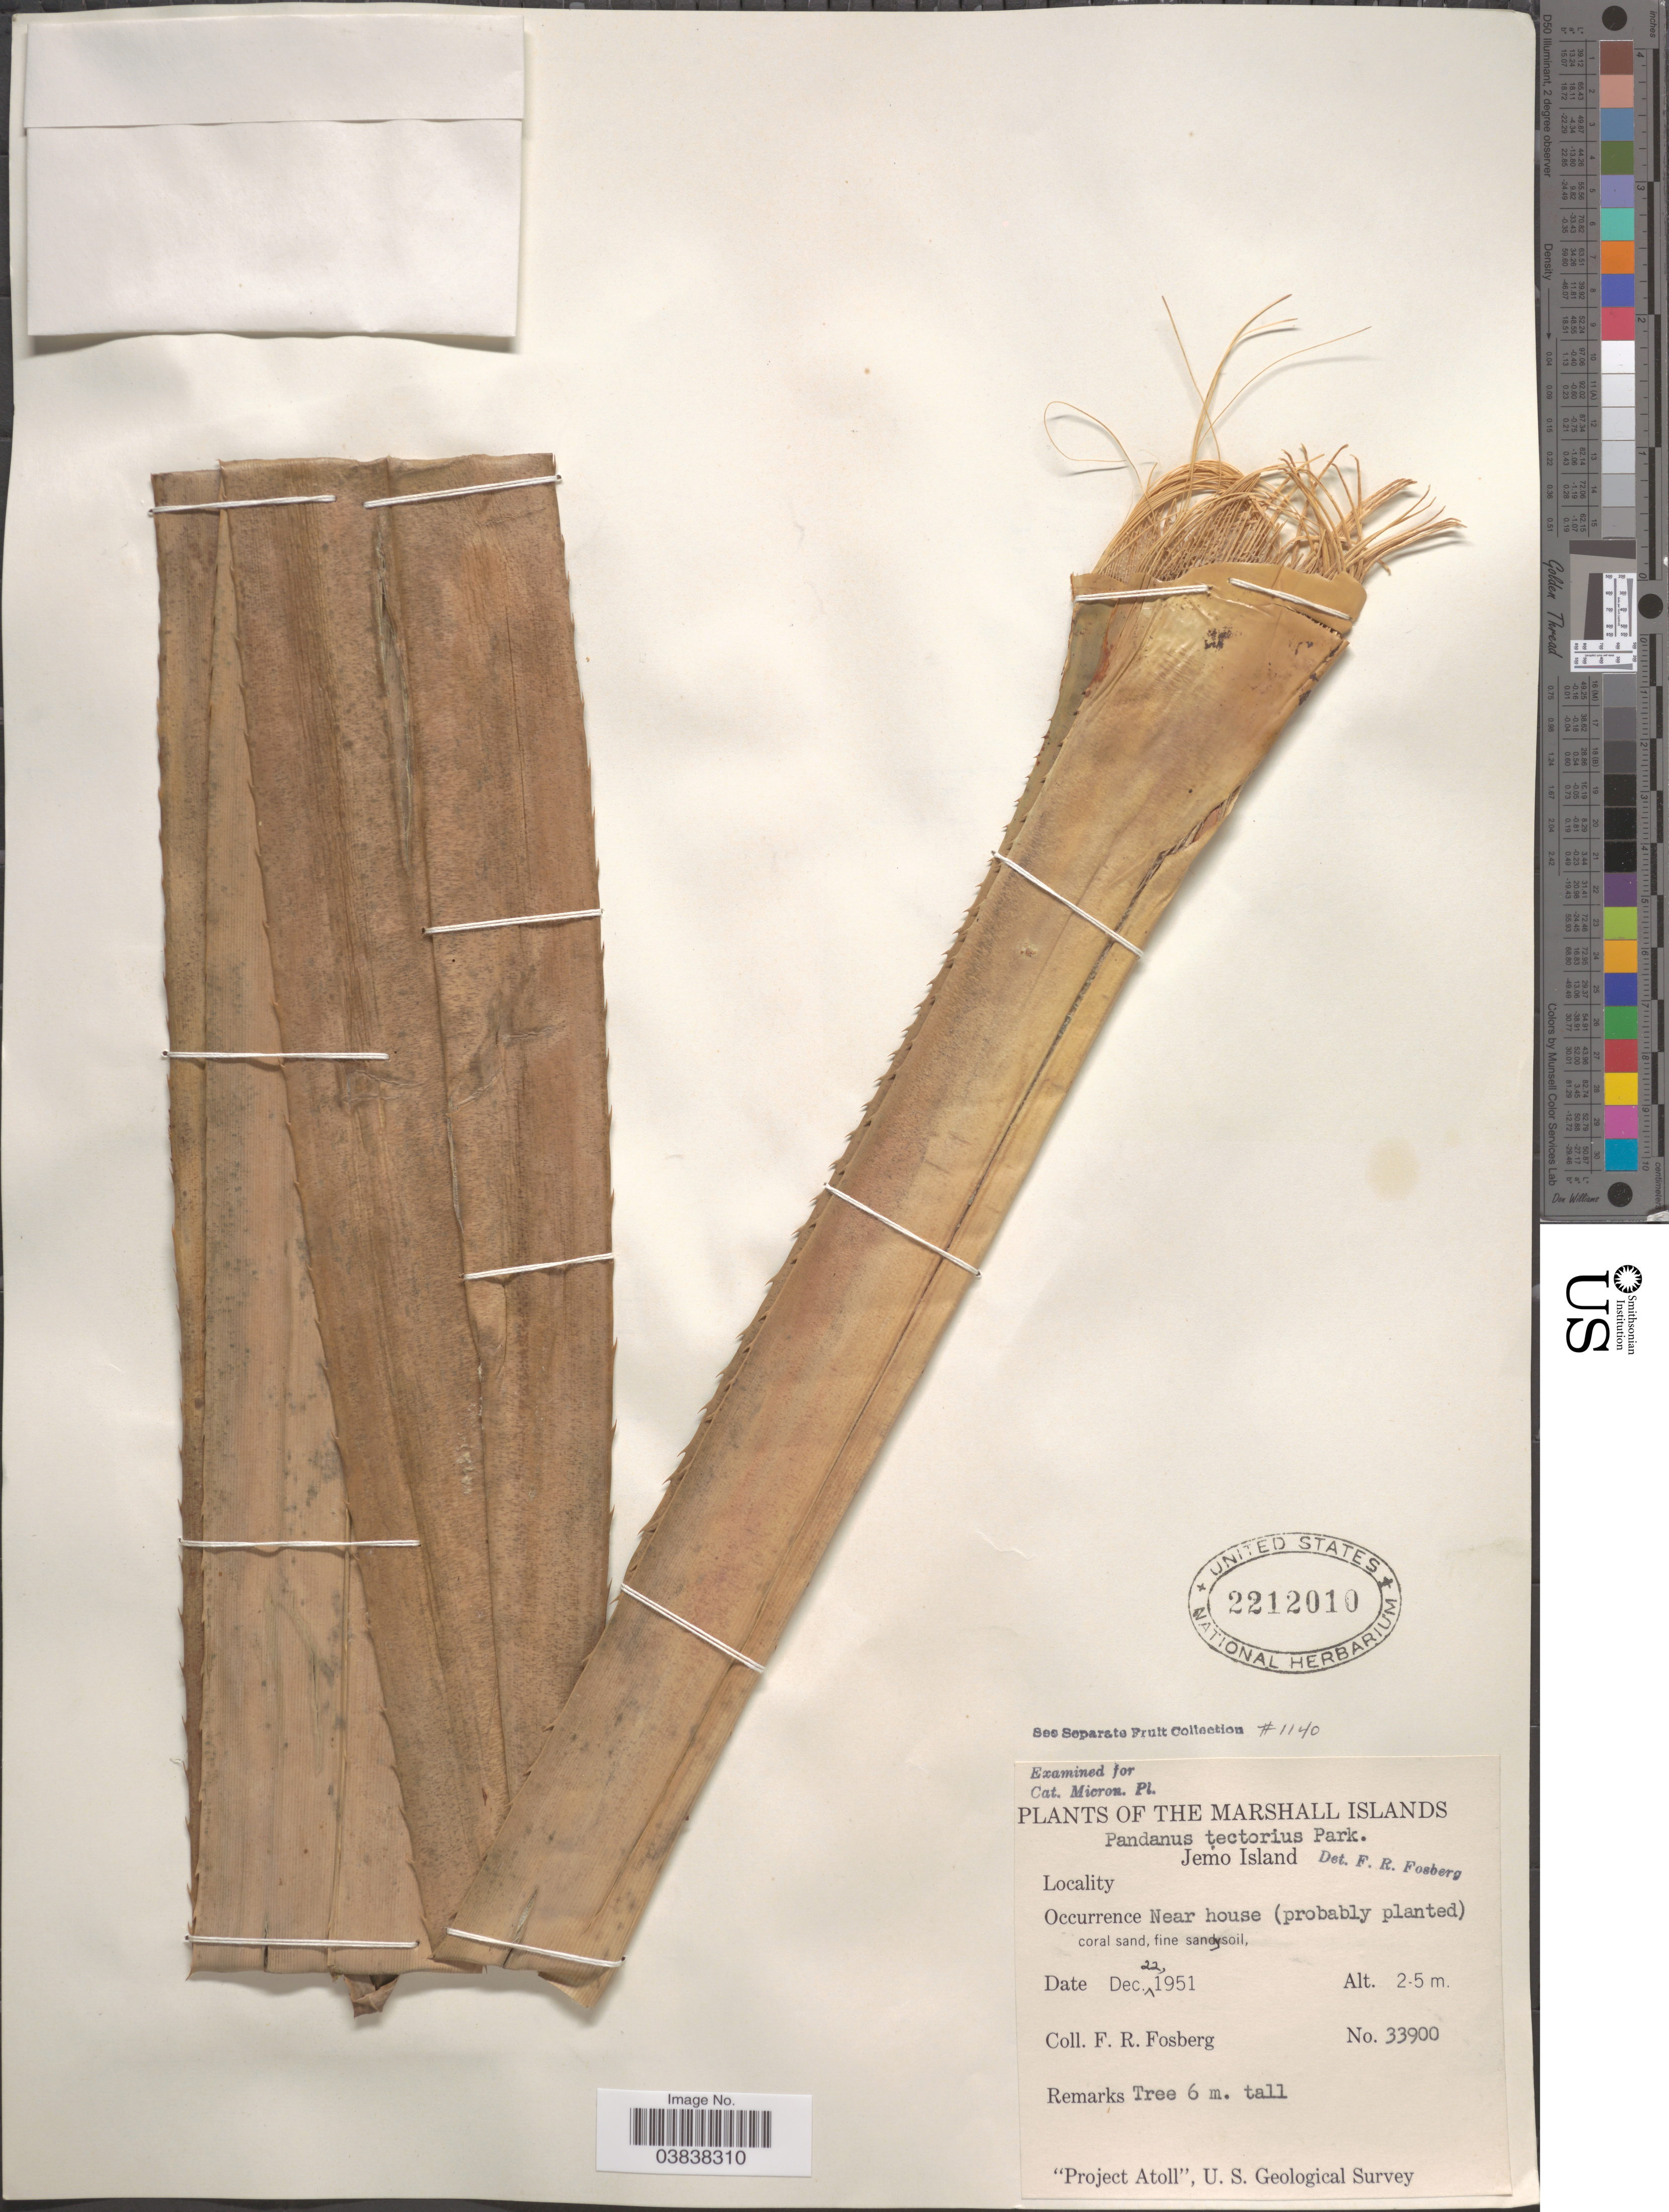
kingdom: Plantae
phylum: Tracheophyta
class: Liliopsida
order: Pandanales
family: Pandanaceae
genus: Pandanus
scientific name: Pandanus pulposus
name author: (Warb.) Martelli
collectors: F. R. Fosberg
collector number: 33900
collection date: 1951-12-22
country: Marshall Islands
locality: Jemo Island. Near house.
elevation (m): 2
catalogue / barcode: US 2212010